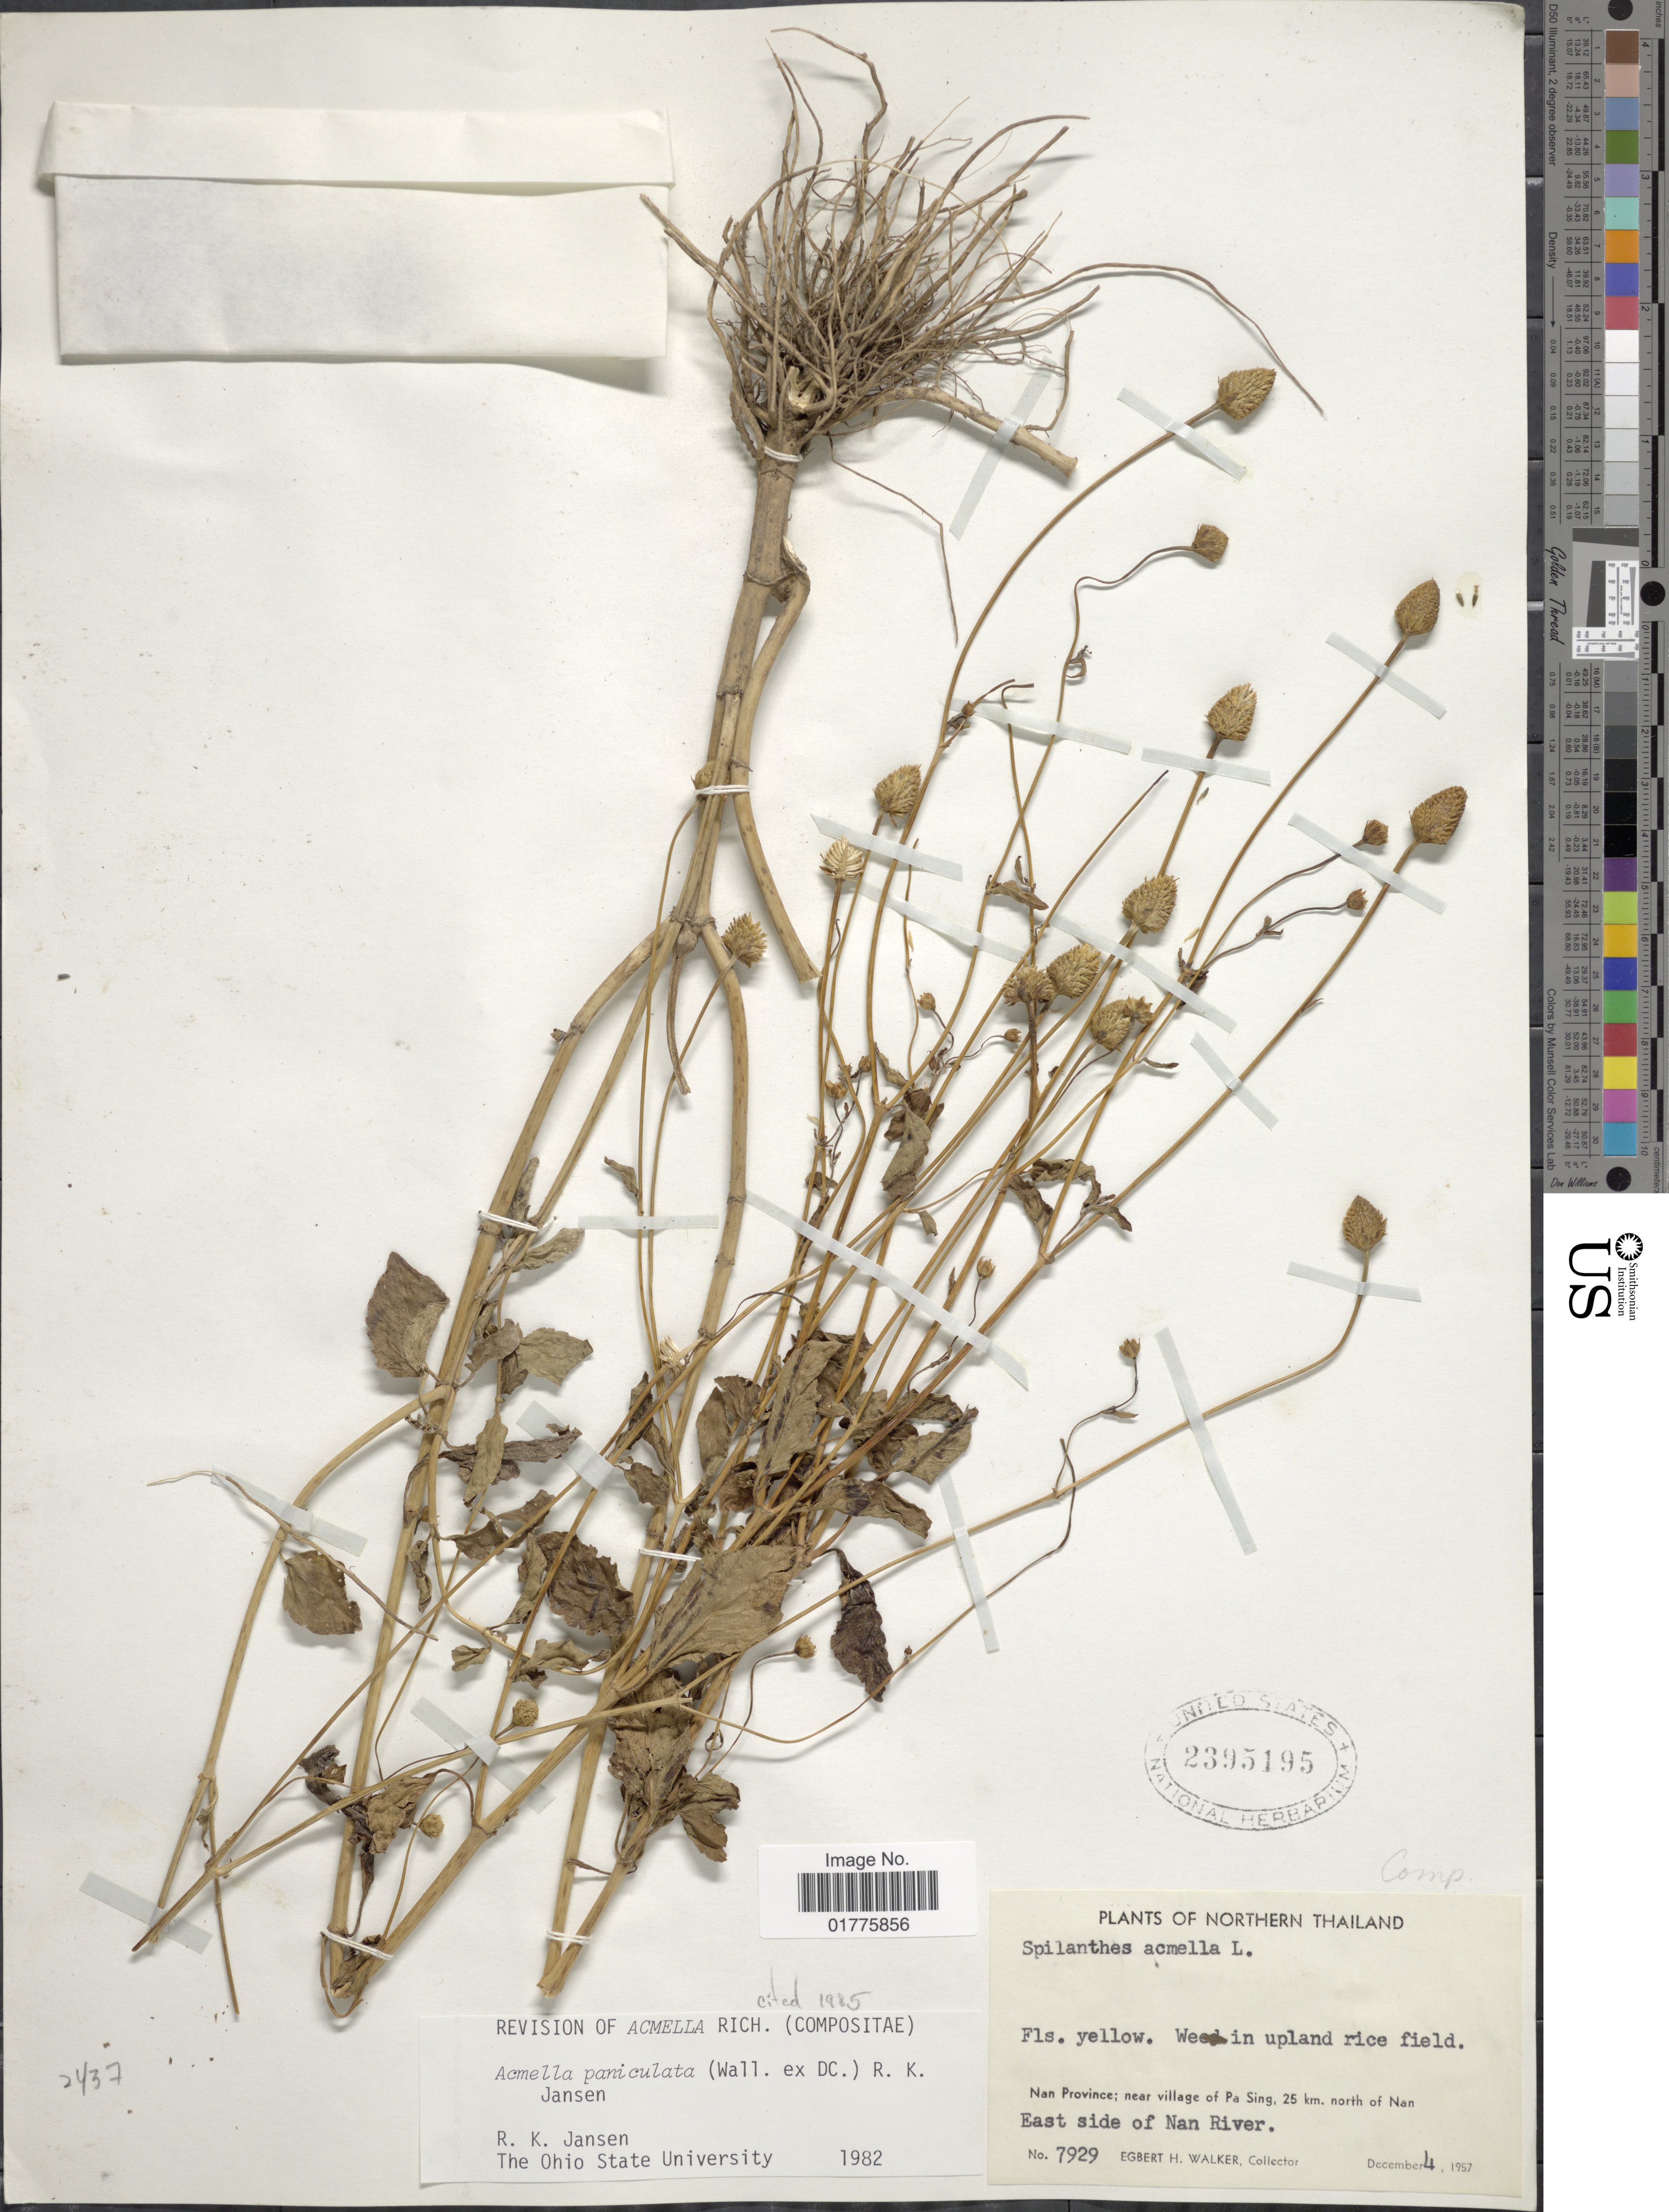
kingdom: Plantae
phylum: Tracheophyta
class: Magnoliopsida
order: Asterales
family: Asteraceae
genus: Acmella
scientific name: Acmella paniculata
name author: (Wall. ex DC.) R.K. Jansen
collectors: E. H. Walker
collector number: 7929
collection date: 1957-12-04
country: Thailand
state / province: Nan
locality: Northern Thailand, Nan Province; near village of Pa Sing, 25 km, north of Nan, East side of Nan River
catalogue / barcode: US 2395195